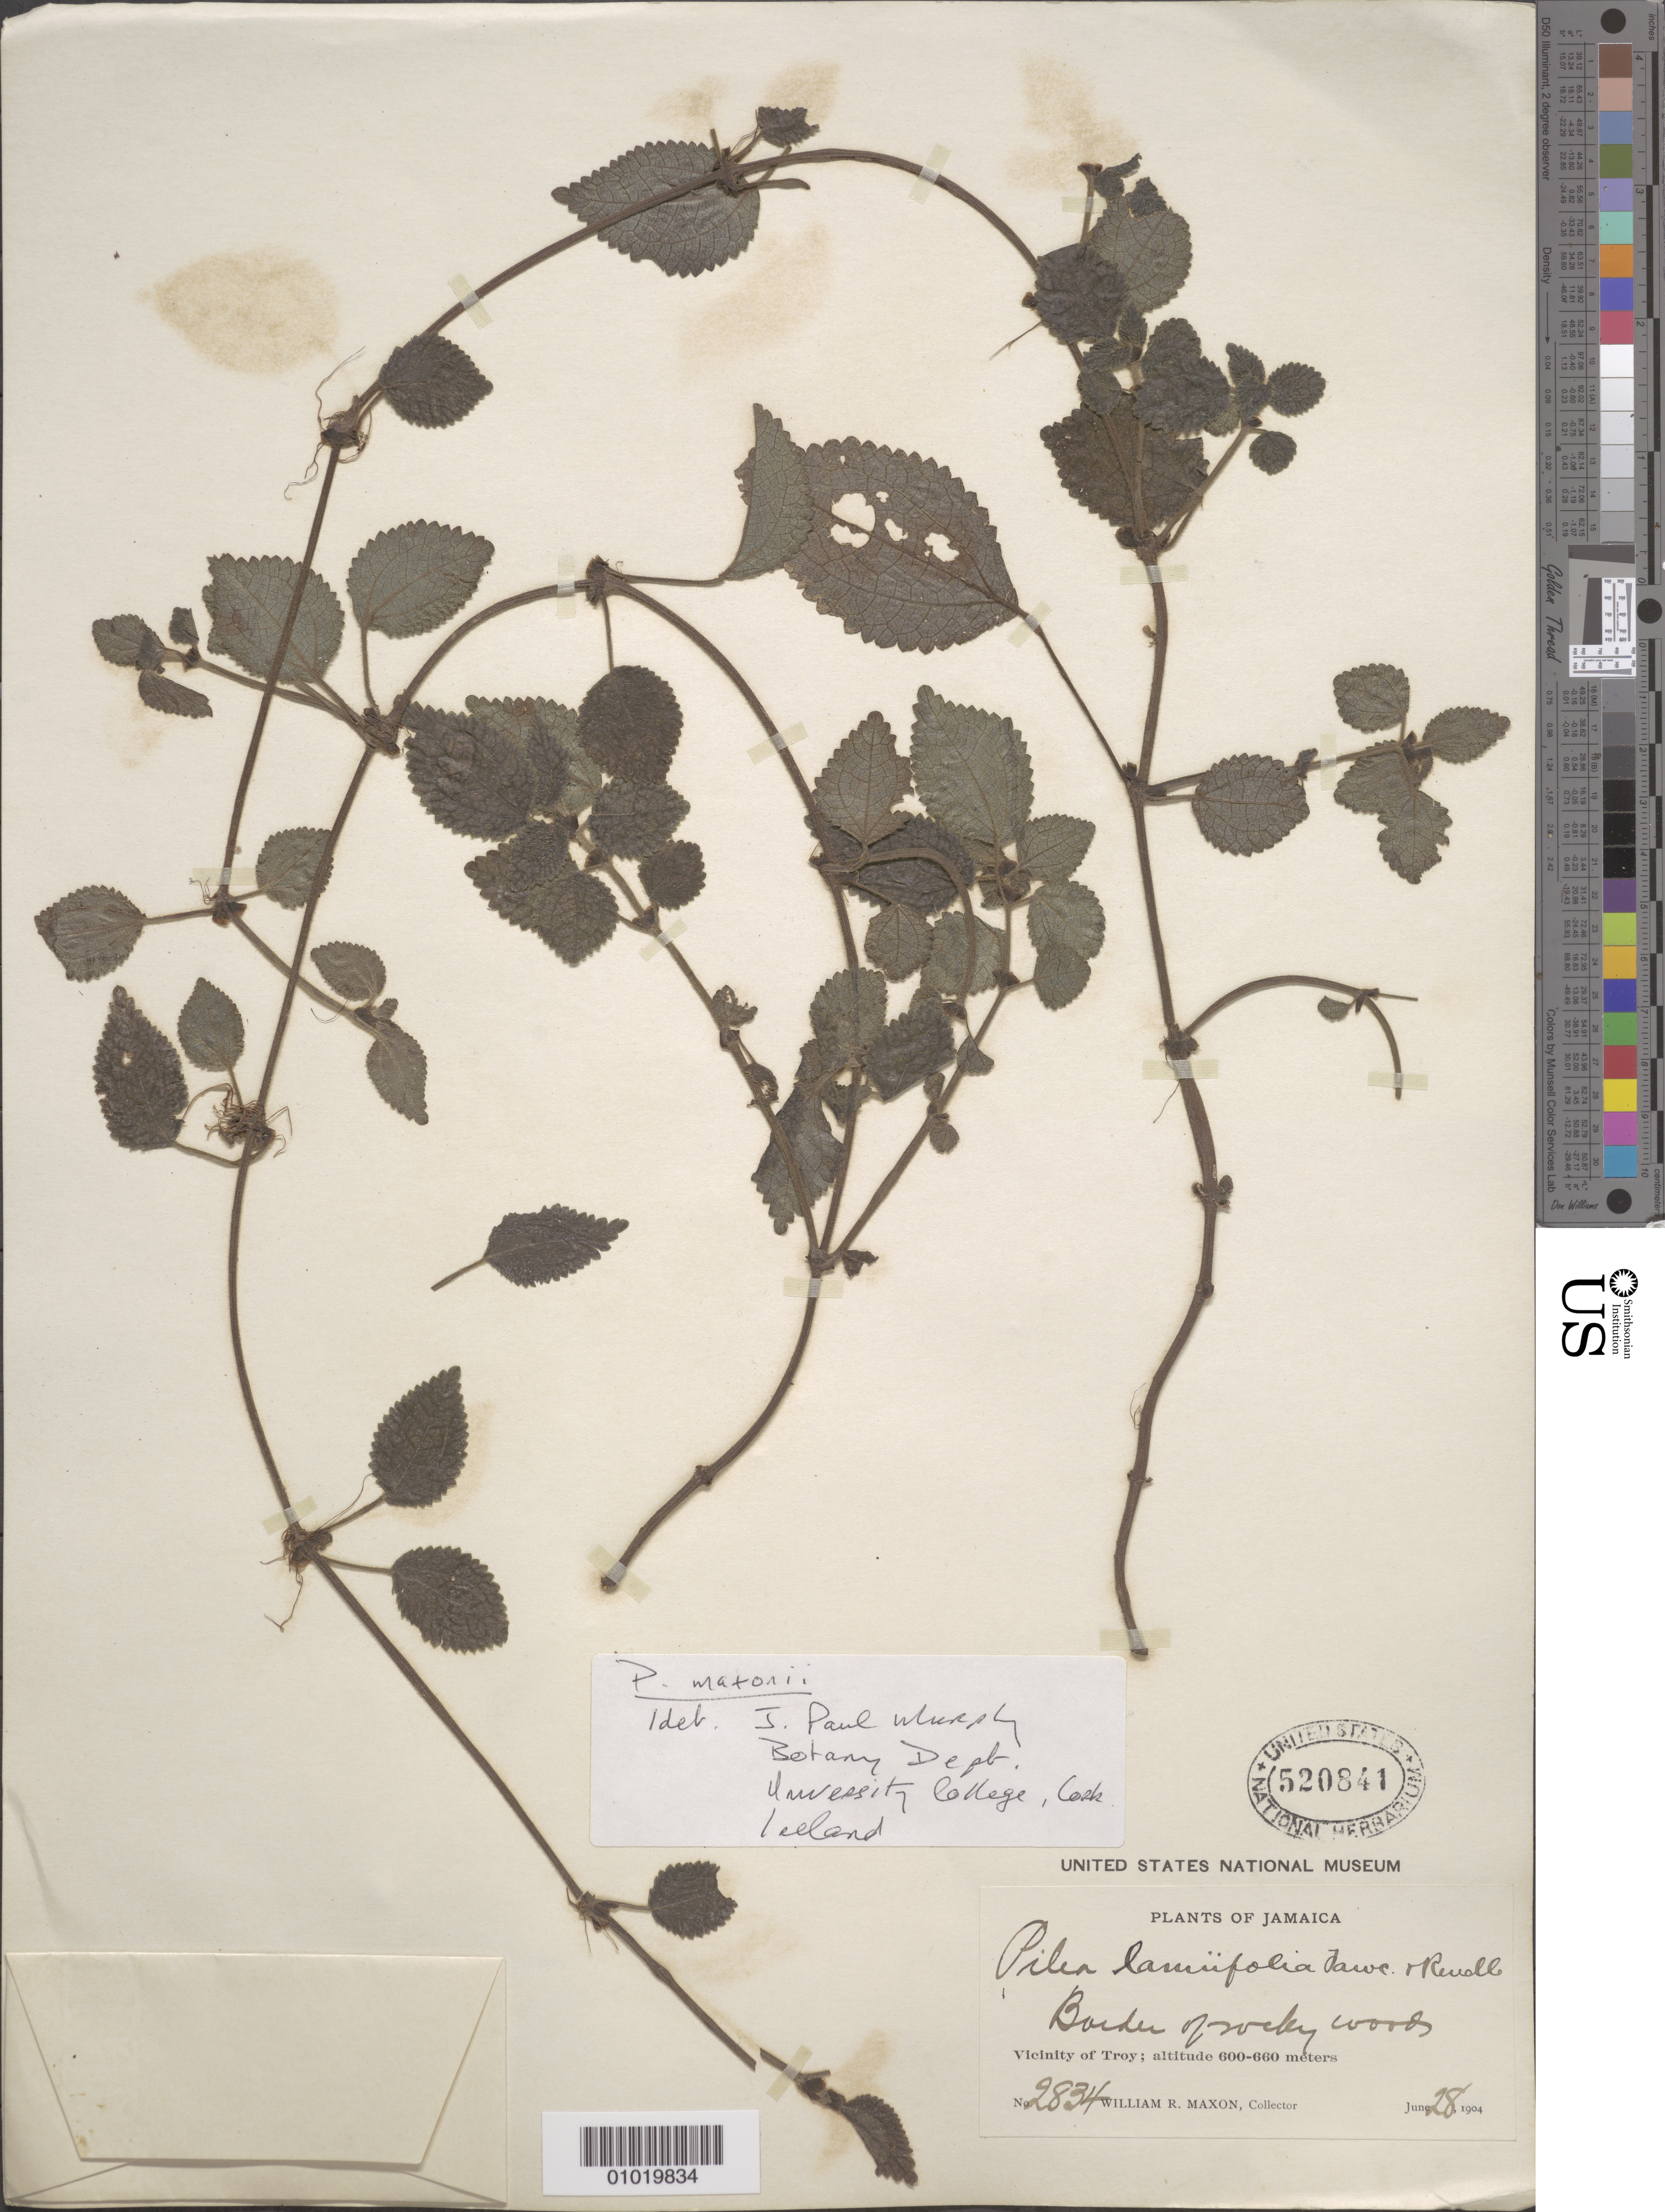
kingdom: Plantae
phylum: Tracheophyta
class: Magnoliopsida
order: Rosales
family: Urticaceae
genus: Pilea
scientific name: Pilea maxonii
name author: Britton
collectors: W. R. Maxon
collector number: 2834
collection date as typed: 28 Jun 1904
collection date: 1904-06-28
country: Jamaica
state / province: Trelawny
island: Jamaica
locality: Vicinity of Troy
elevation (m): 600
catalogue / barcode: US 520841